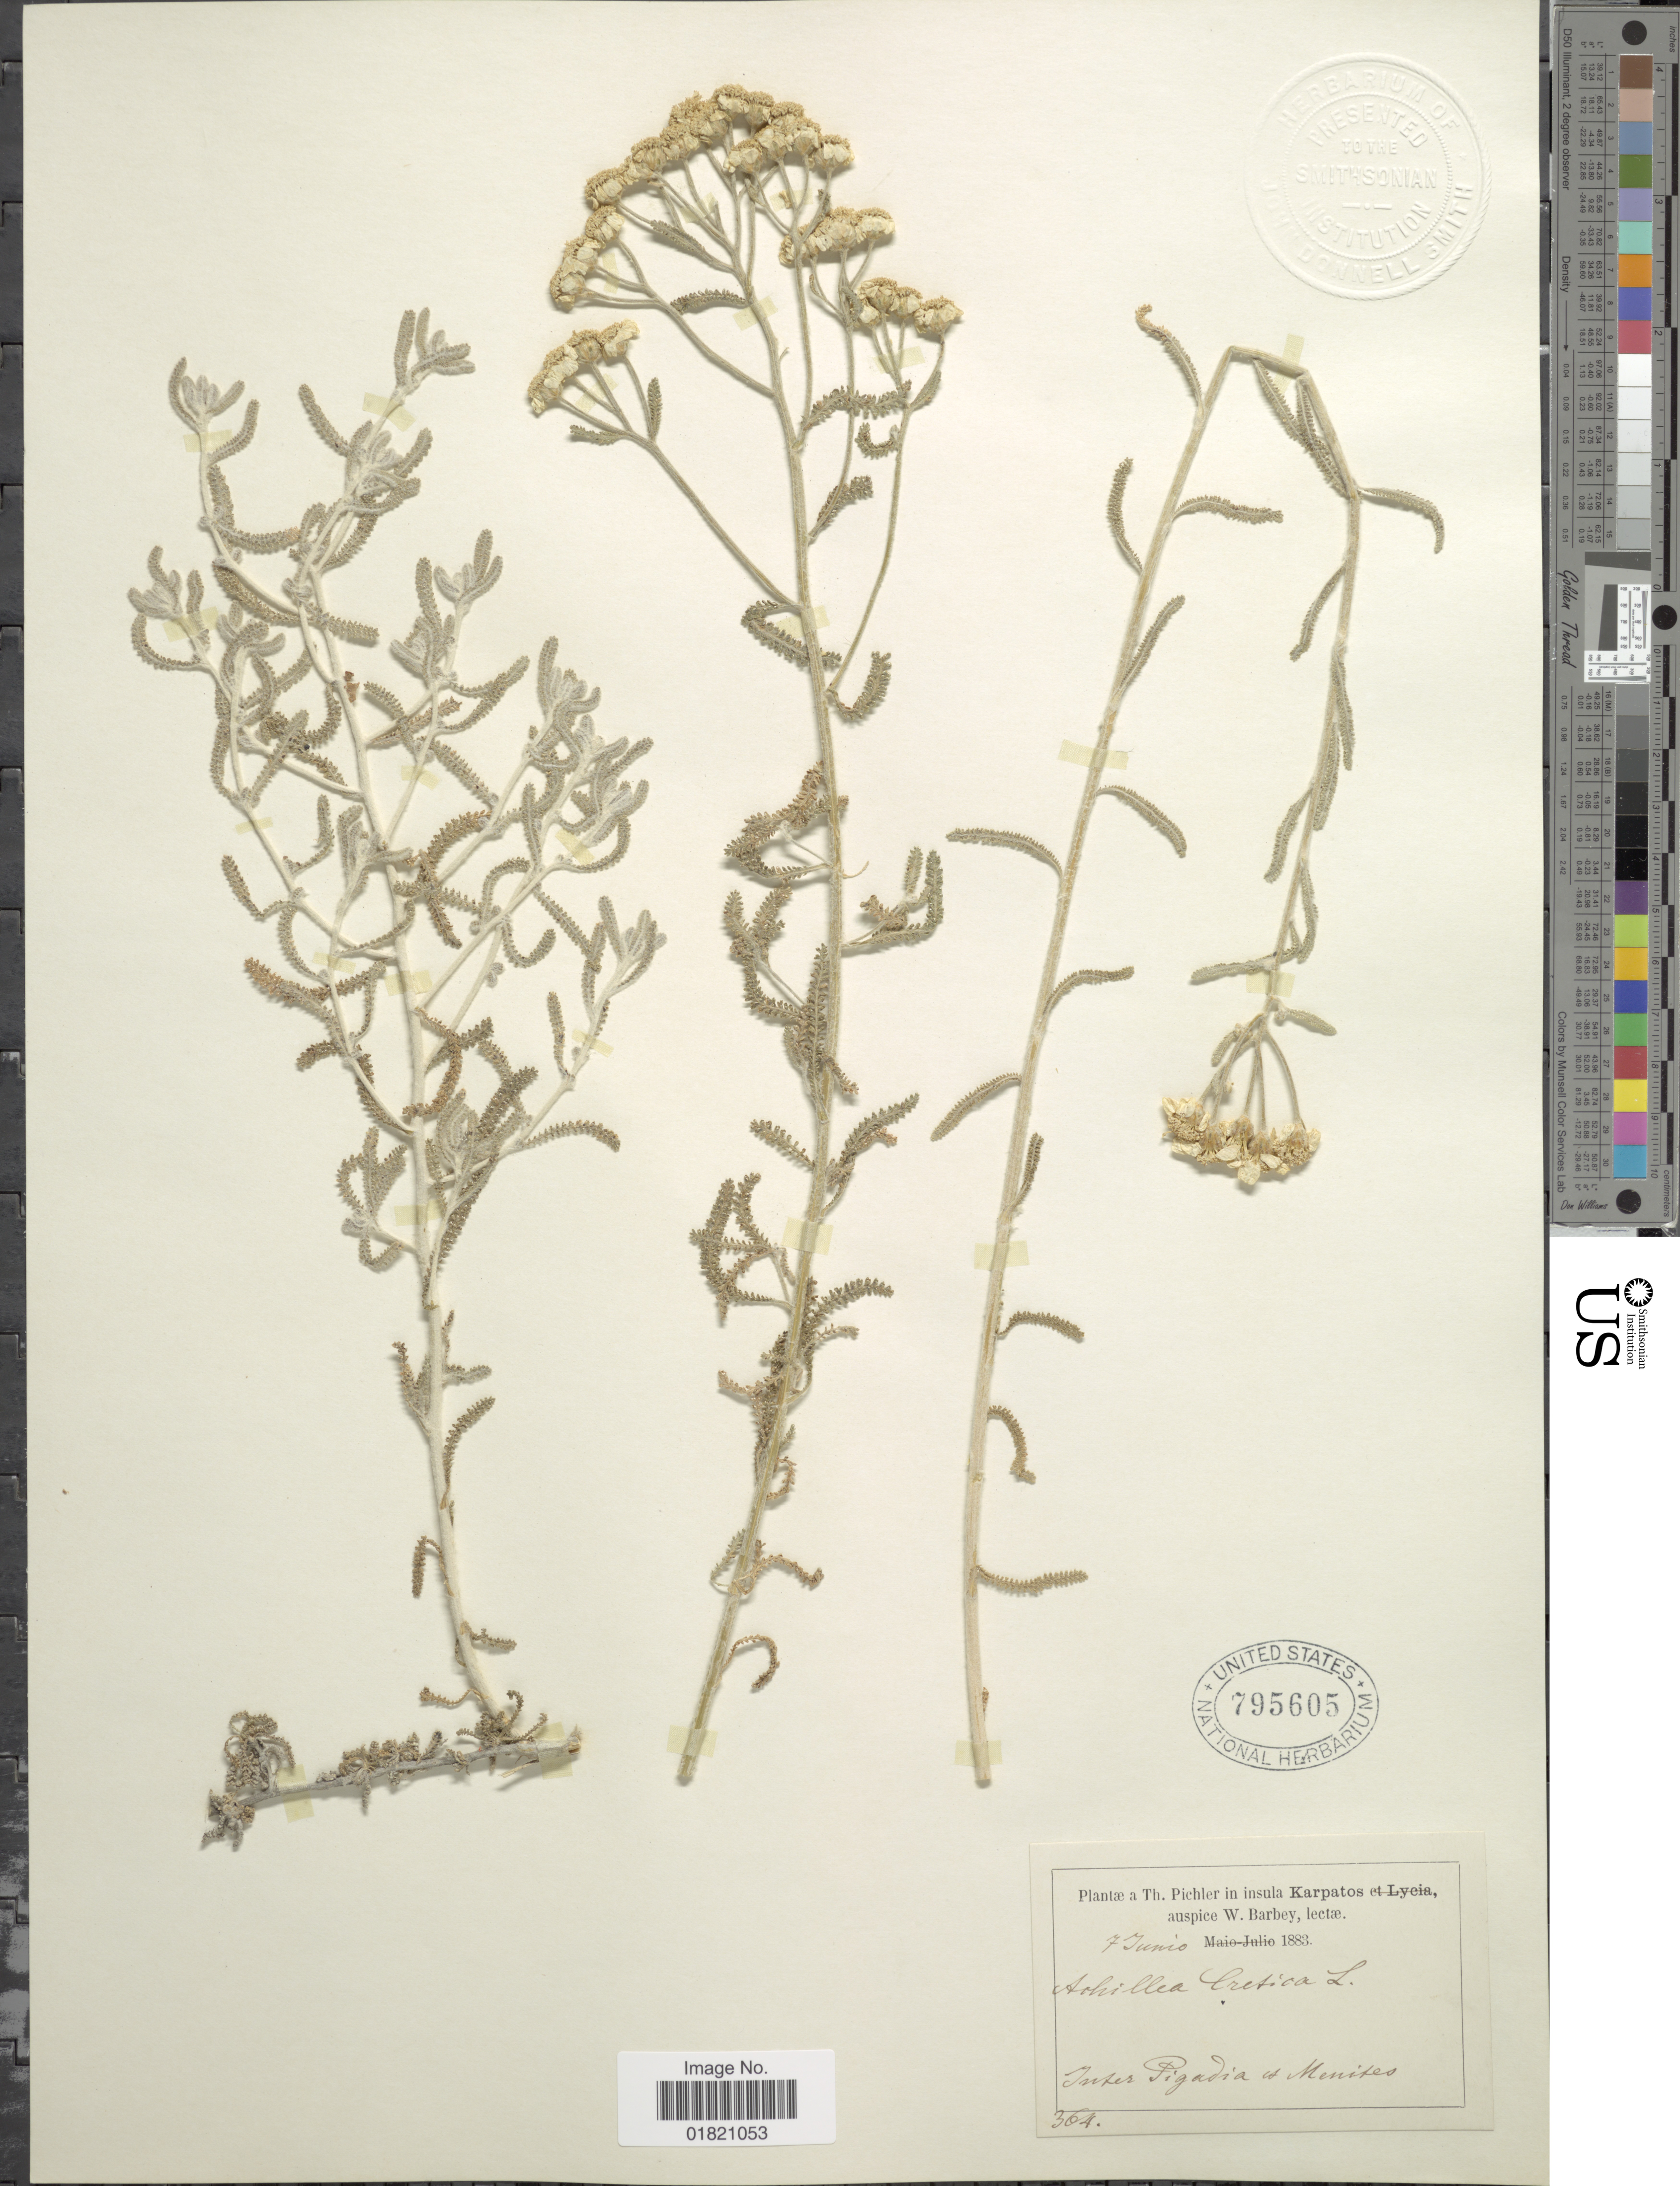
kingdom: Plantae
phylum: Tracheophyta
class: Magnoliopsida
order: Asterales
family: Asteraceae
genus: Achillea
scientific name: Achillea cretica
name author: L.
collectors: W. Barbey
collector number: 364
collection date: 1883-06-07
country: Greece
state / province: South Aegean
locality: Insula Karpatos. Inter Pigadia et Menites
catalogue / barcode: US 795605